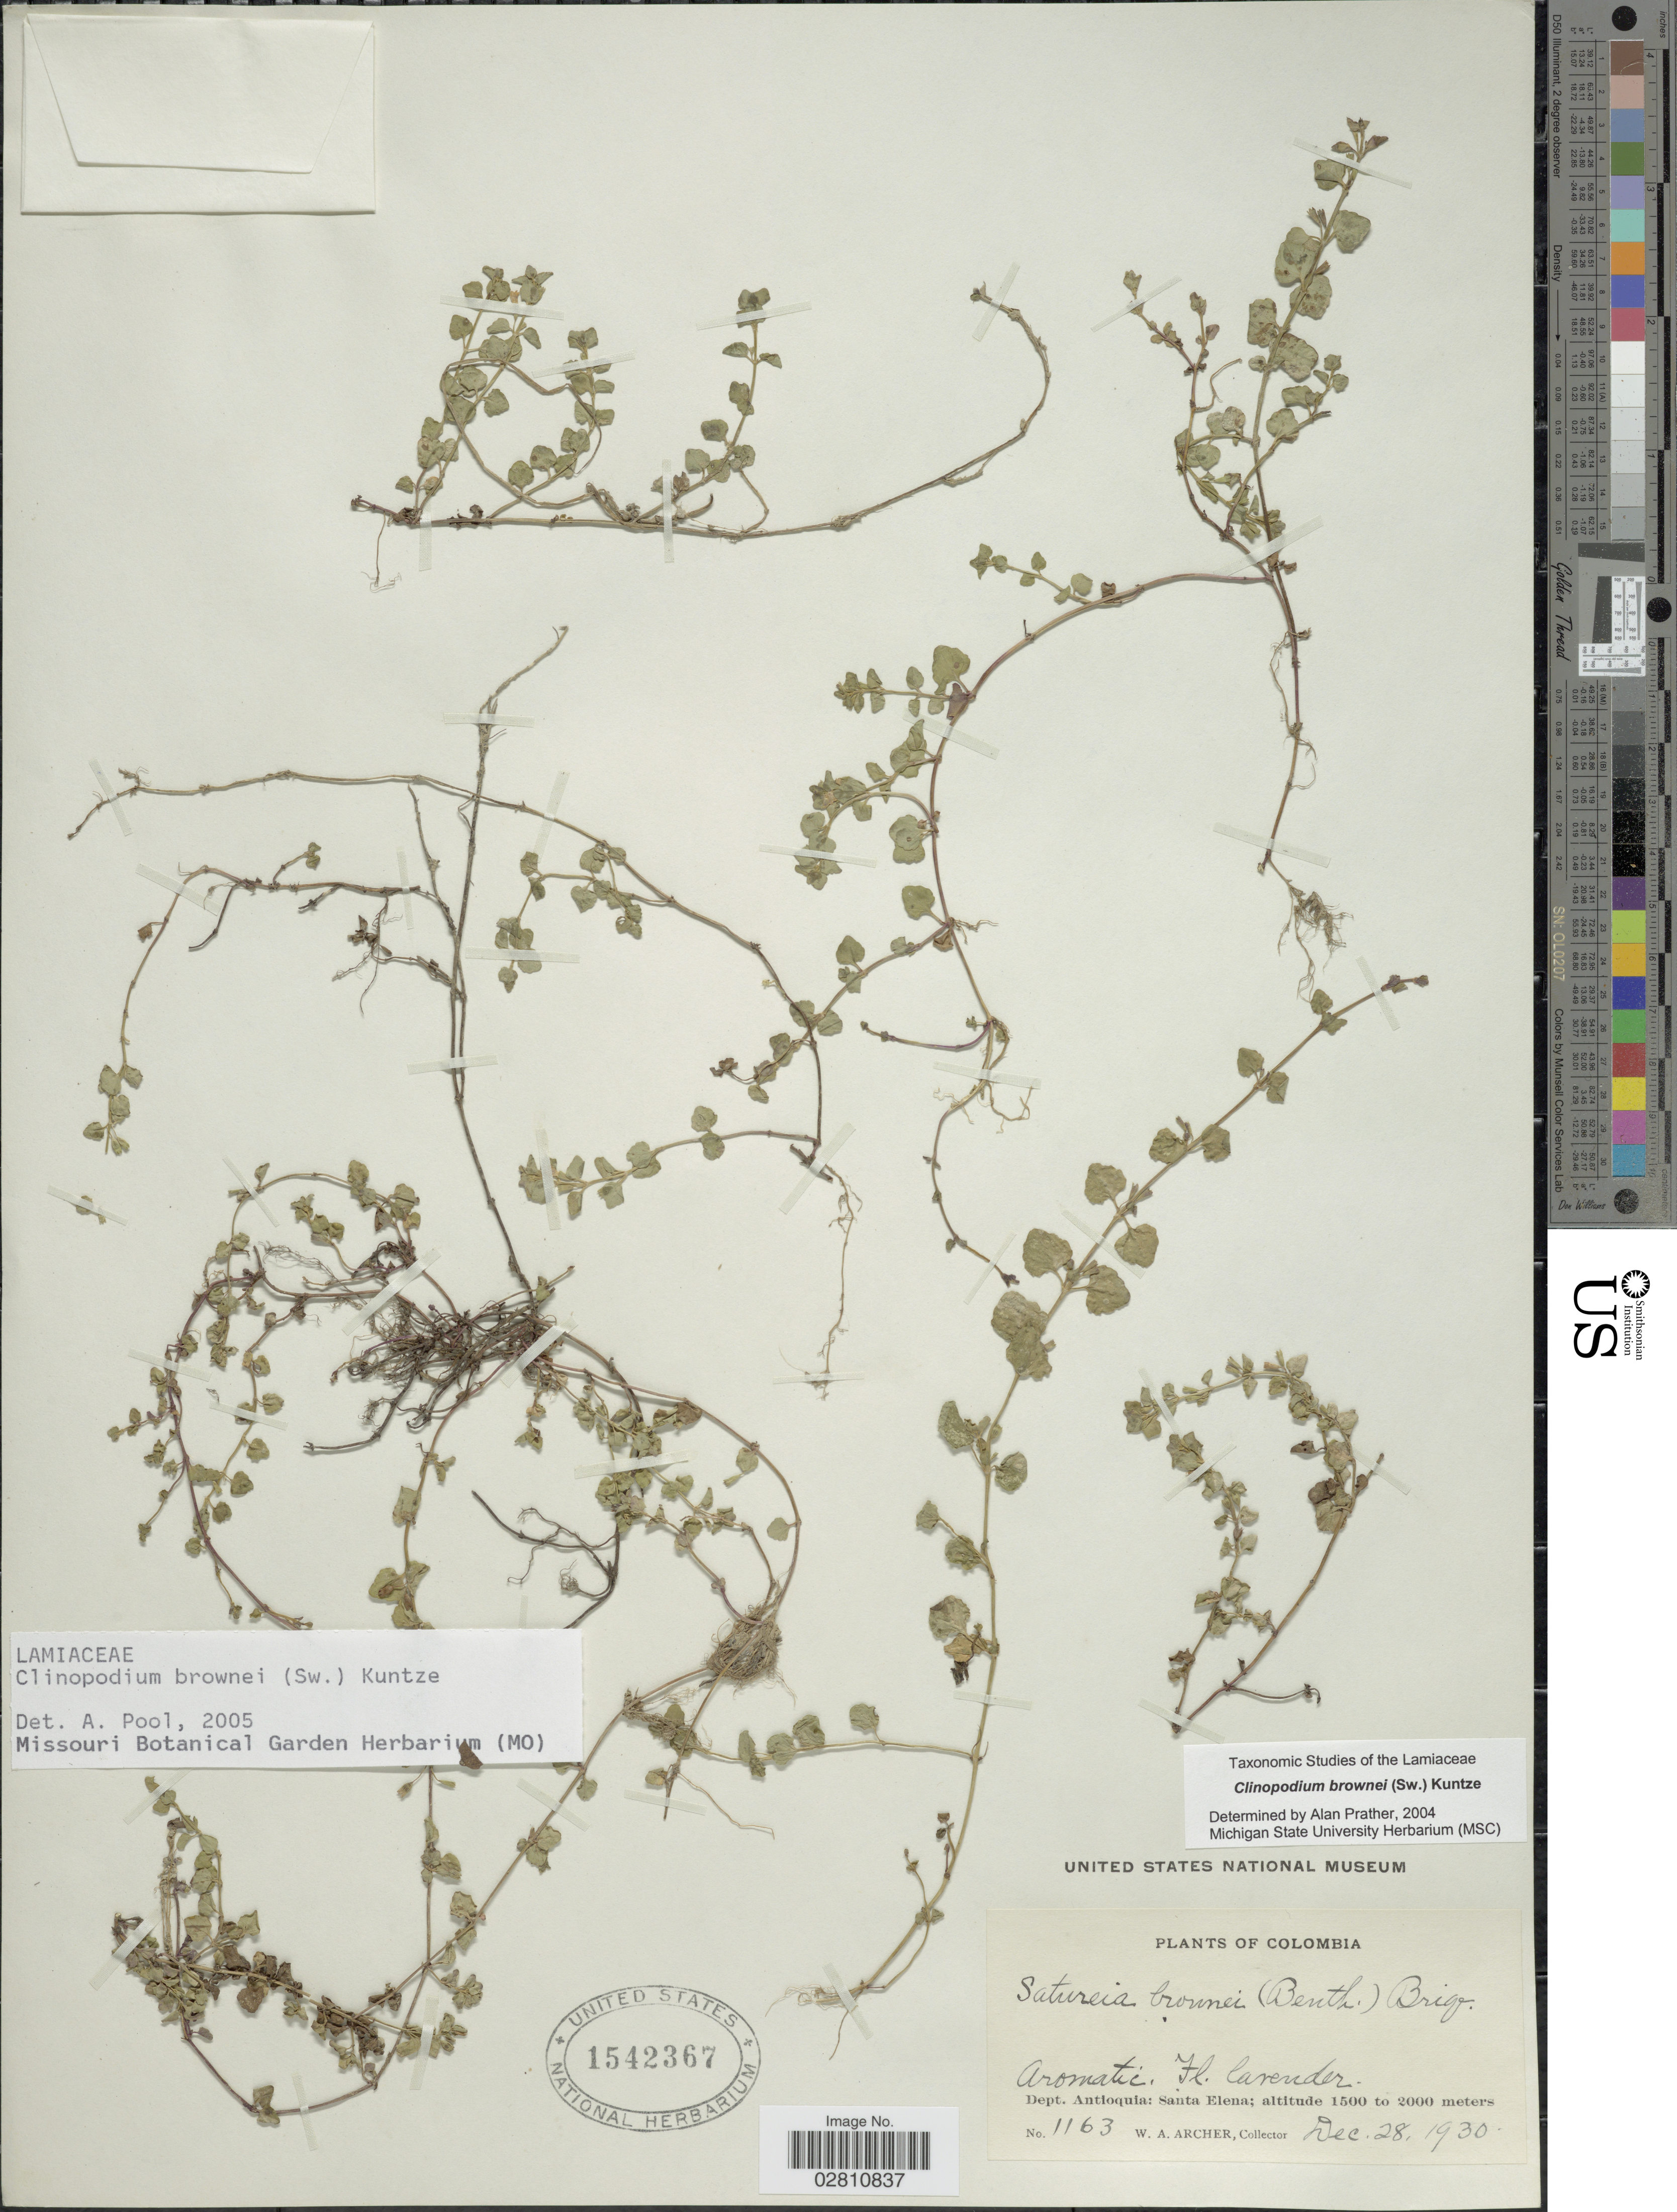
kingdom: Plantae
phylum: Tracheophyta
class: Magnoliopsida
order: Lamiales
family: Lamiaceae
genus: Clinopodium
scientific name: Clinopodium brownei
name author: (Sw.) Kuntze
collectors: W. A. Archer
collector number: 1163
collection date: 1930-12-28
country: Colombia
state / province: Antioquia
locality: Dept. Antioquia: Santa Elena.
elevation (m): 1500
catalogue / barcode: US 1542367